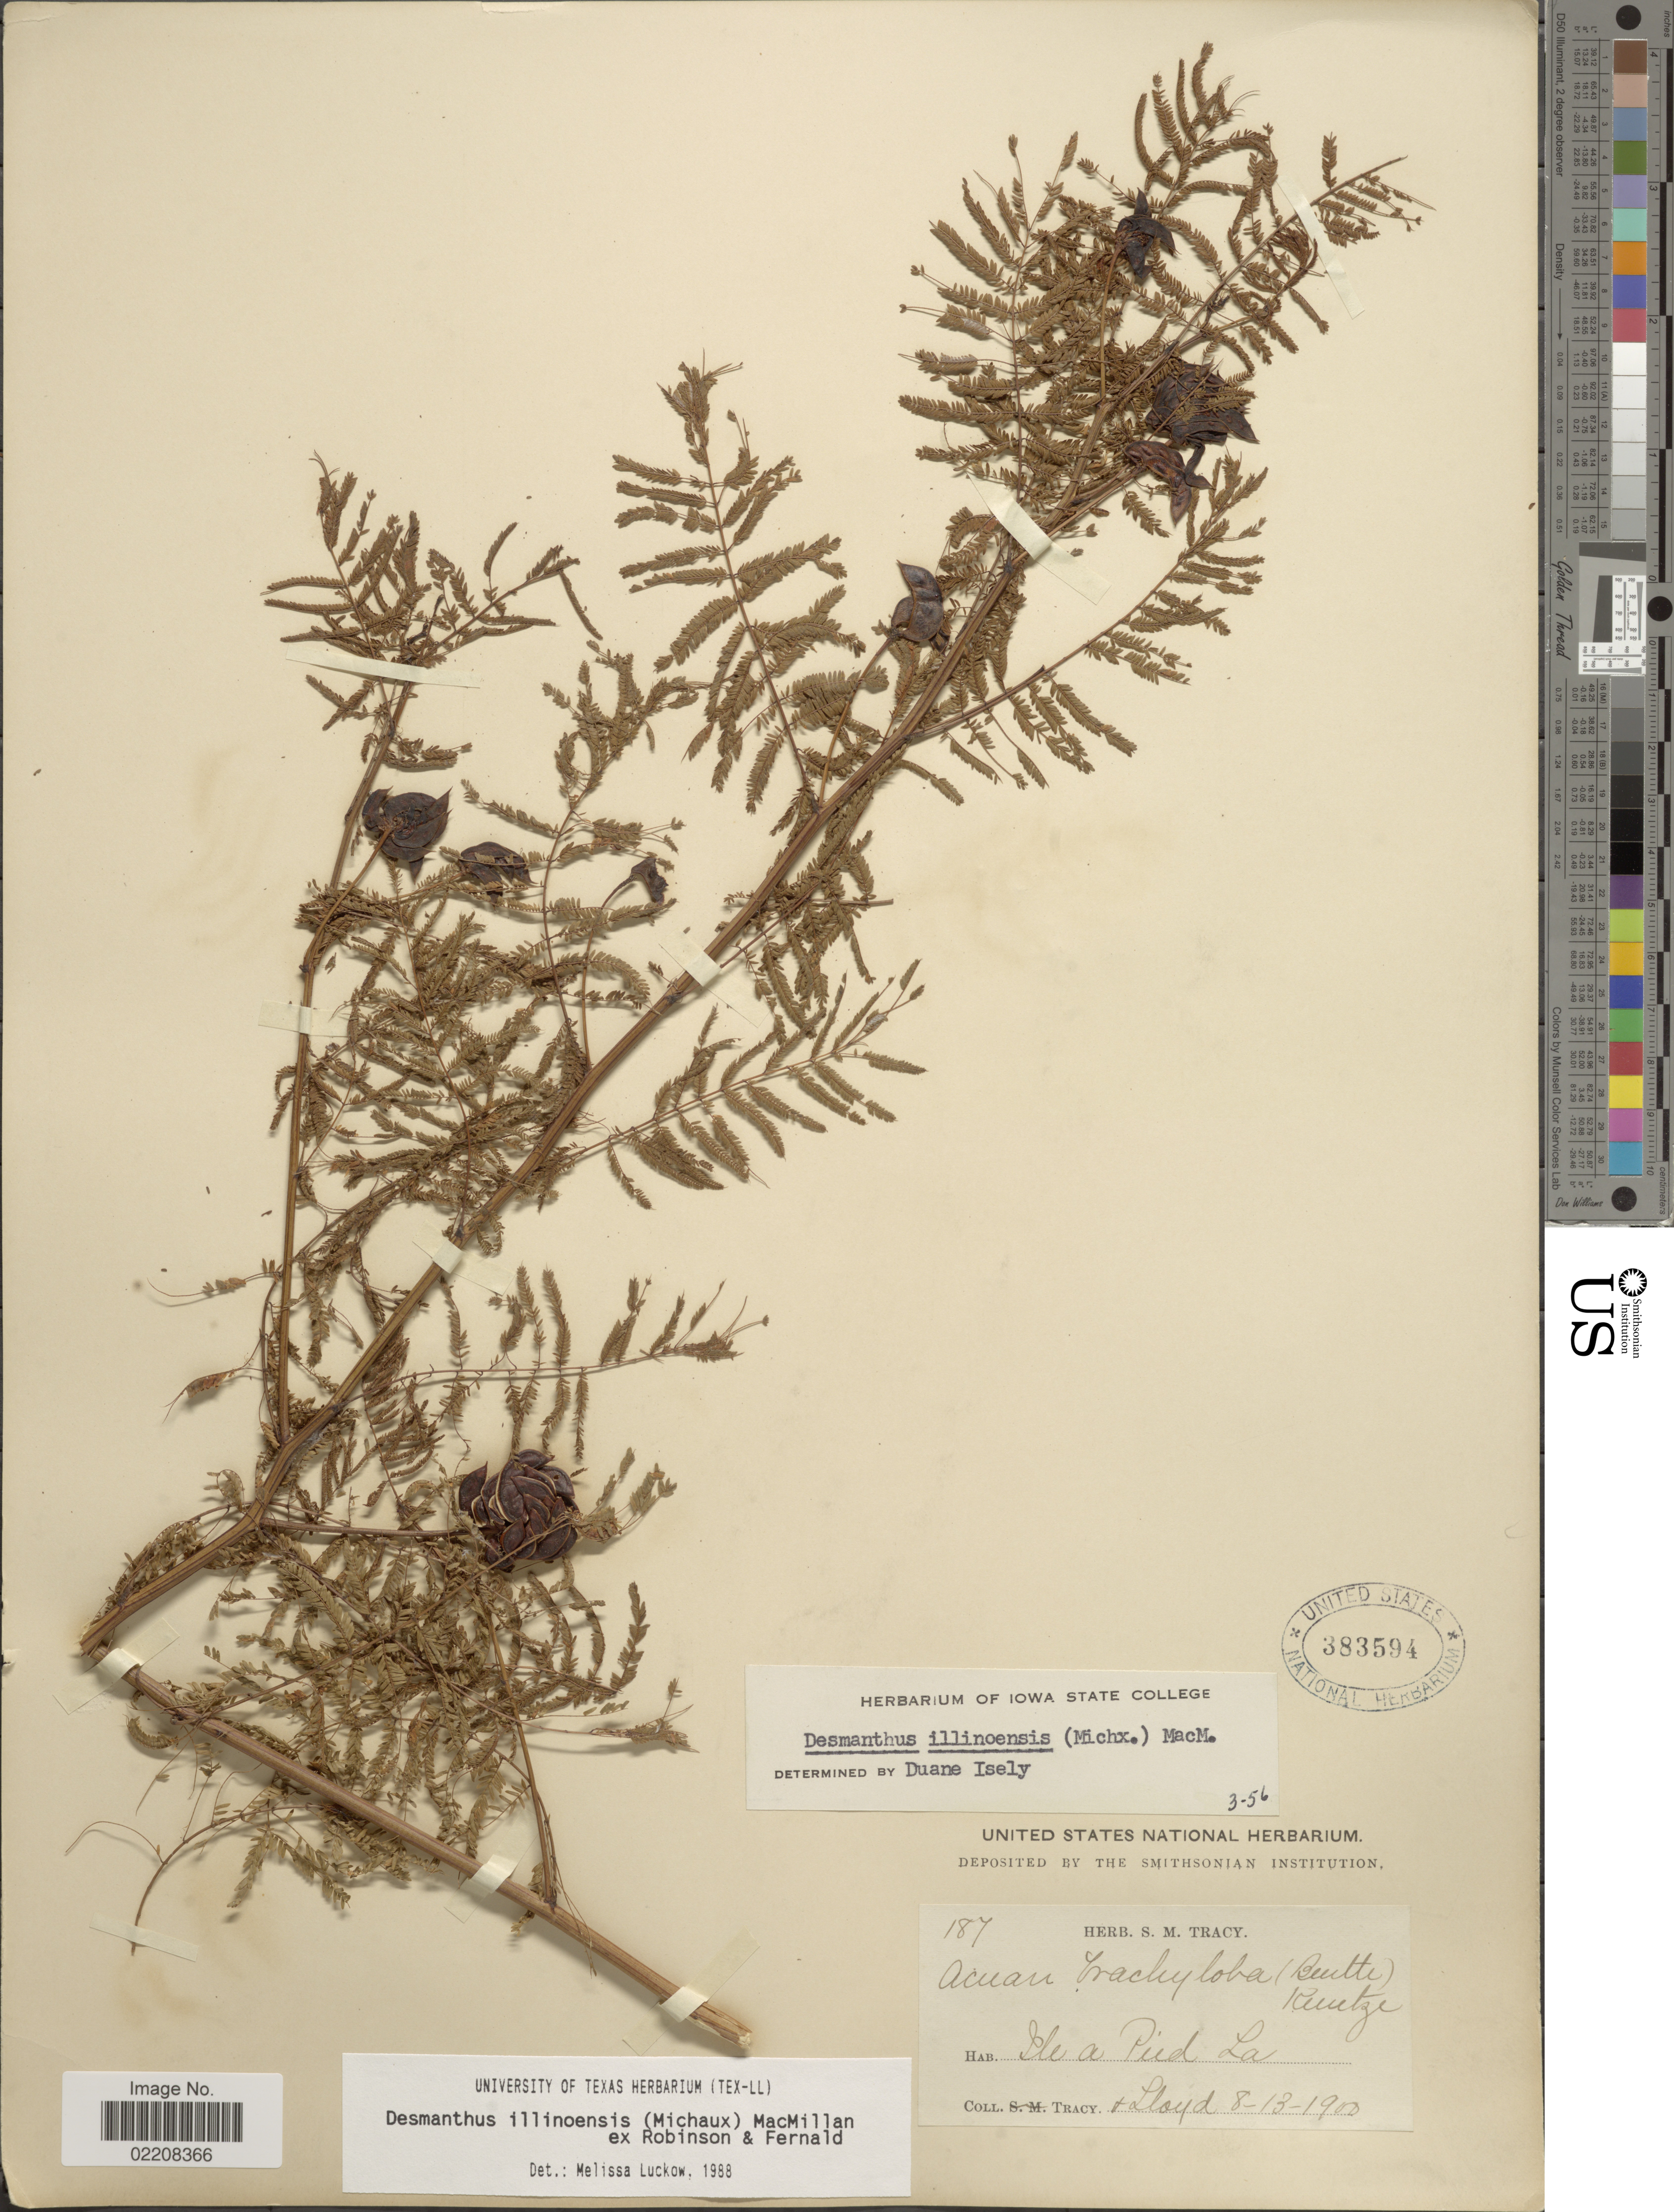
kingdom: Plantae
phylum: Tracheophyta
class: Magnoliopsida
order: Fabales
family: Fabaceae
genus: Desmanthus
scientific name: Desmanthus illinoensis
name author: (Michx.) MacMill.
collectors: -. Tracy & -- Lloyd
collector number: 187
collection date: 1900-08-13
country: United States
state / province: Louisiana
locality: Ile a Pied La.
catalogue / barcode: US 383594